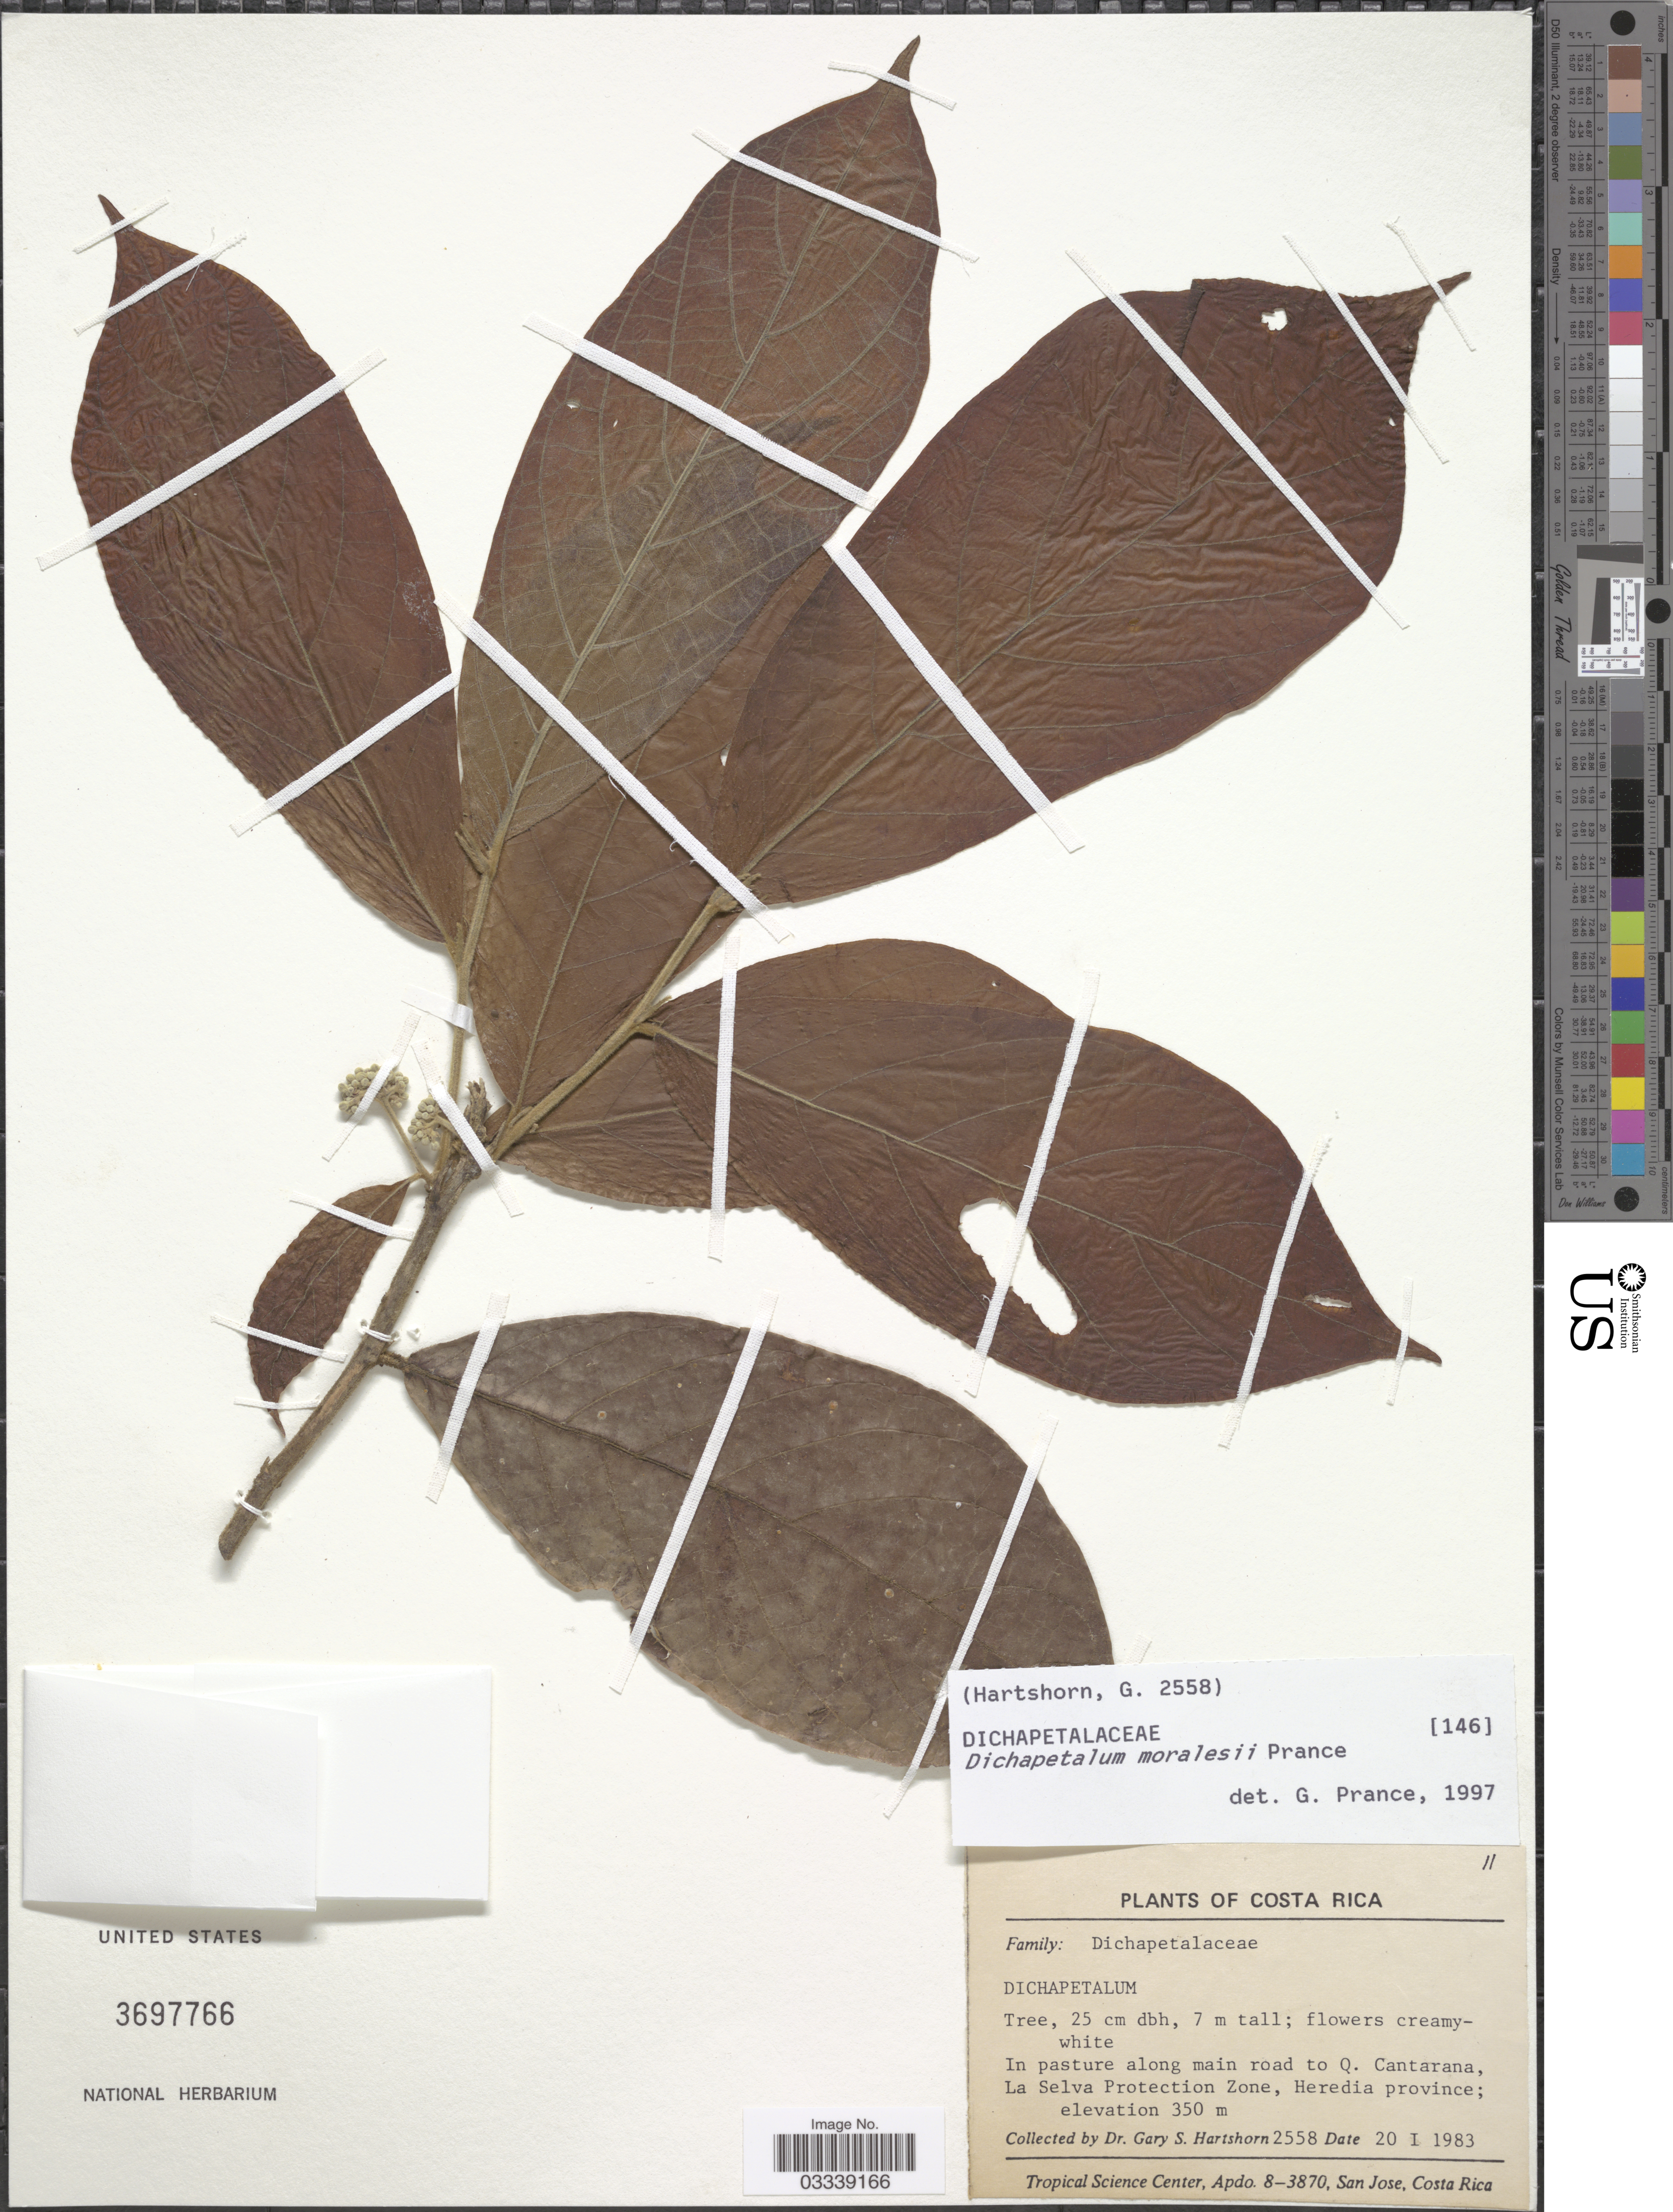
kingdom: Plantae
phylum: Tracheophyta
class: Magnoliopsida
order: Malpighiales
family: Dichapetalaceae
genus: Dichapetalum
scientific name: Dichapetalum moralesii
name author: Prance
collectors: G. Hartshorn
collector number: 2558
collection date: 1983-01-20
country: Costa Rica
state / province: Heredia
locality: In pasture along main road to Q. Cantarana, La Selva Protection Zone.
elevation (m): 350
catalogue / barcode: US 3697766